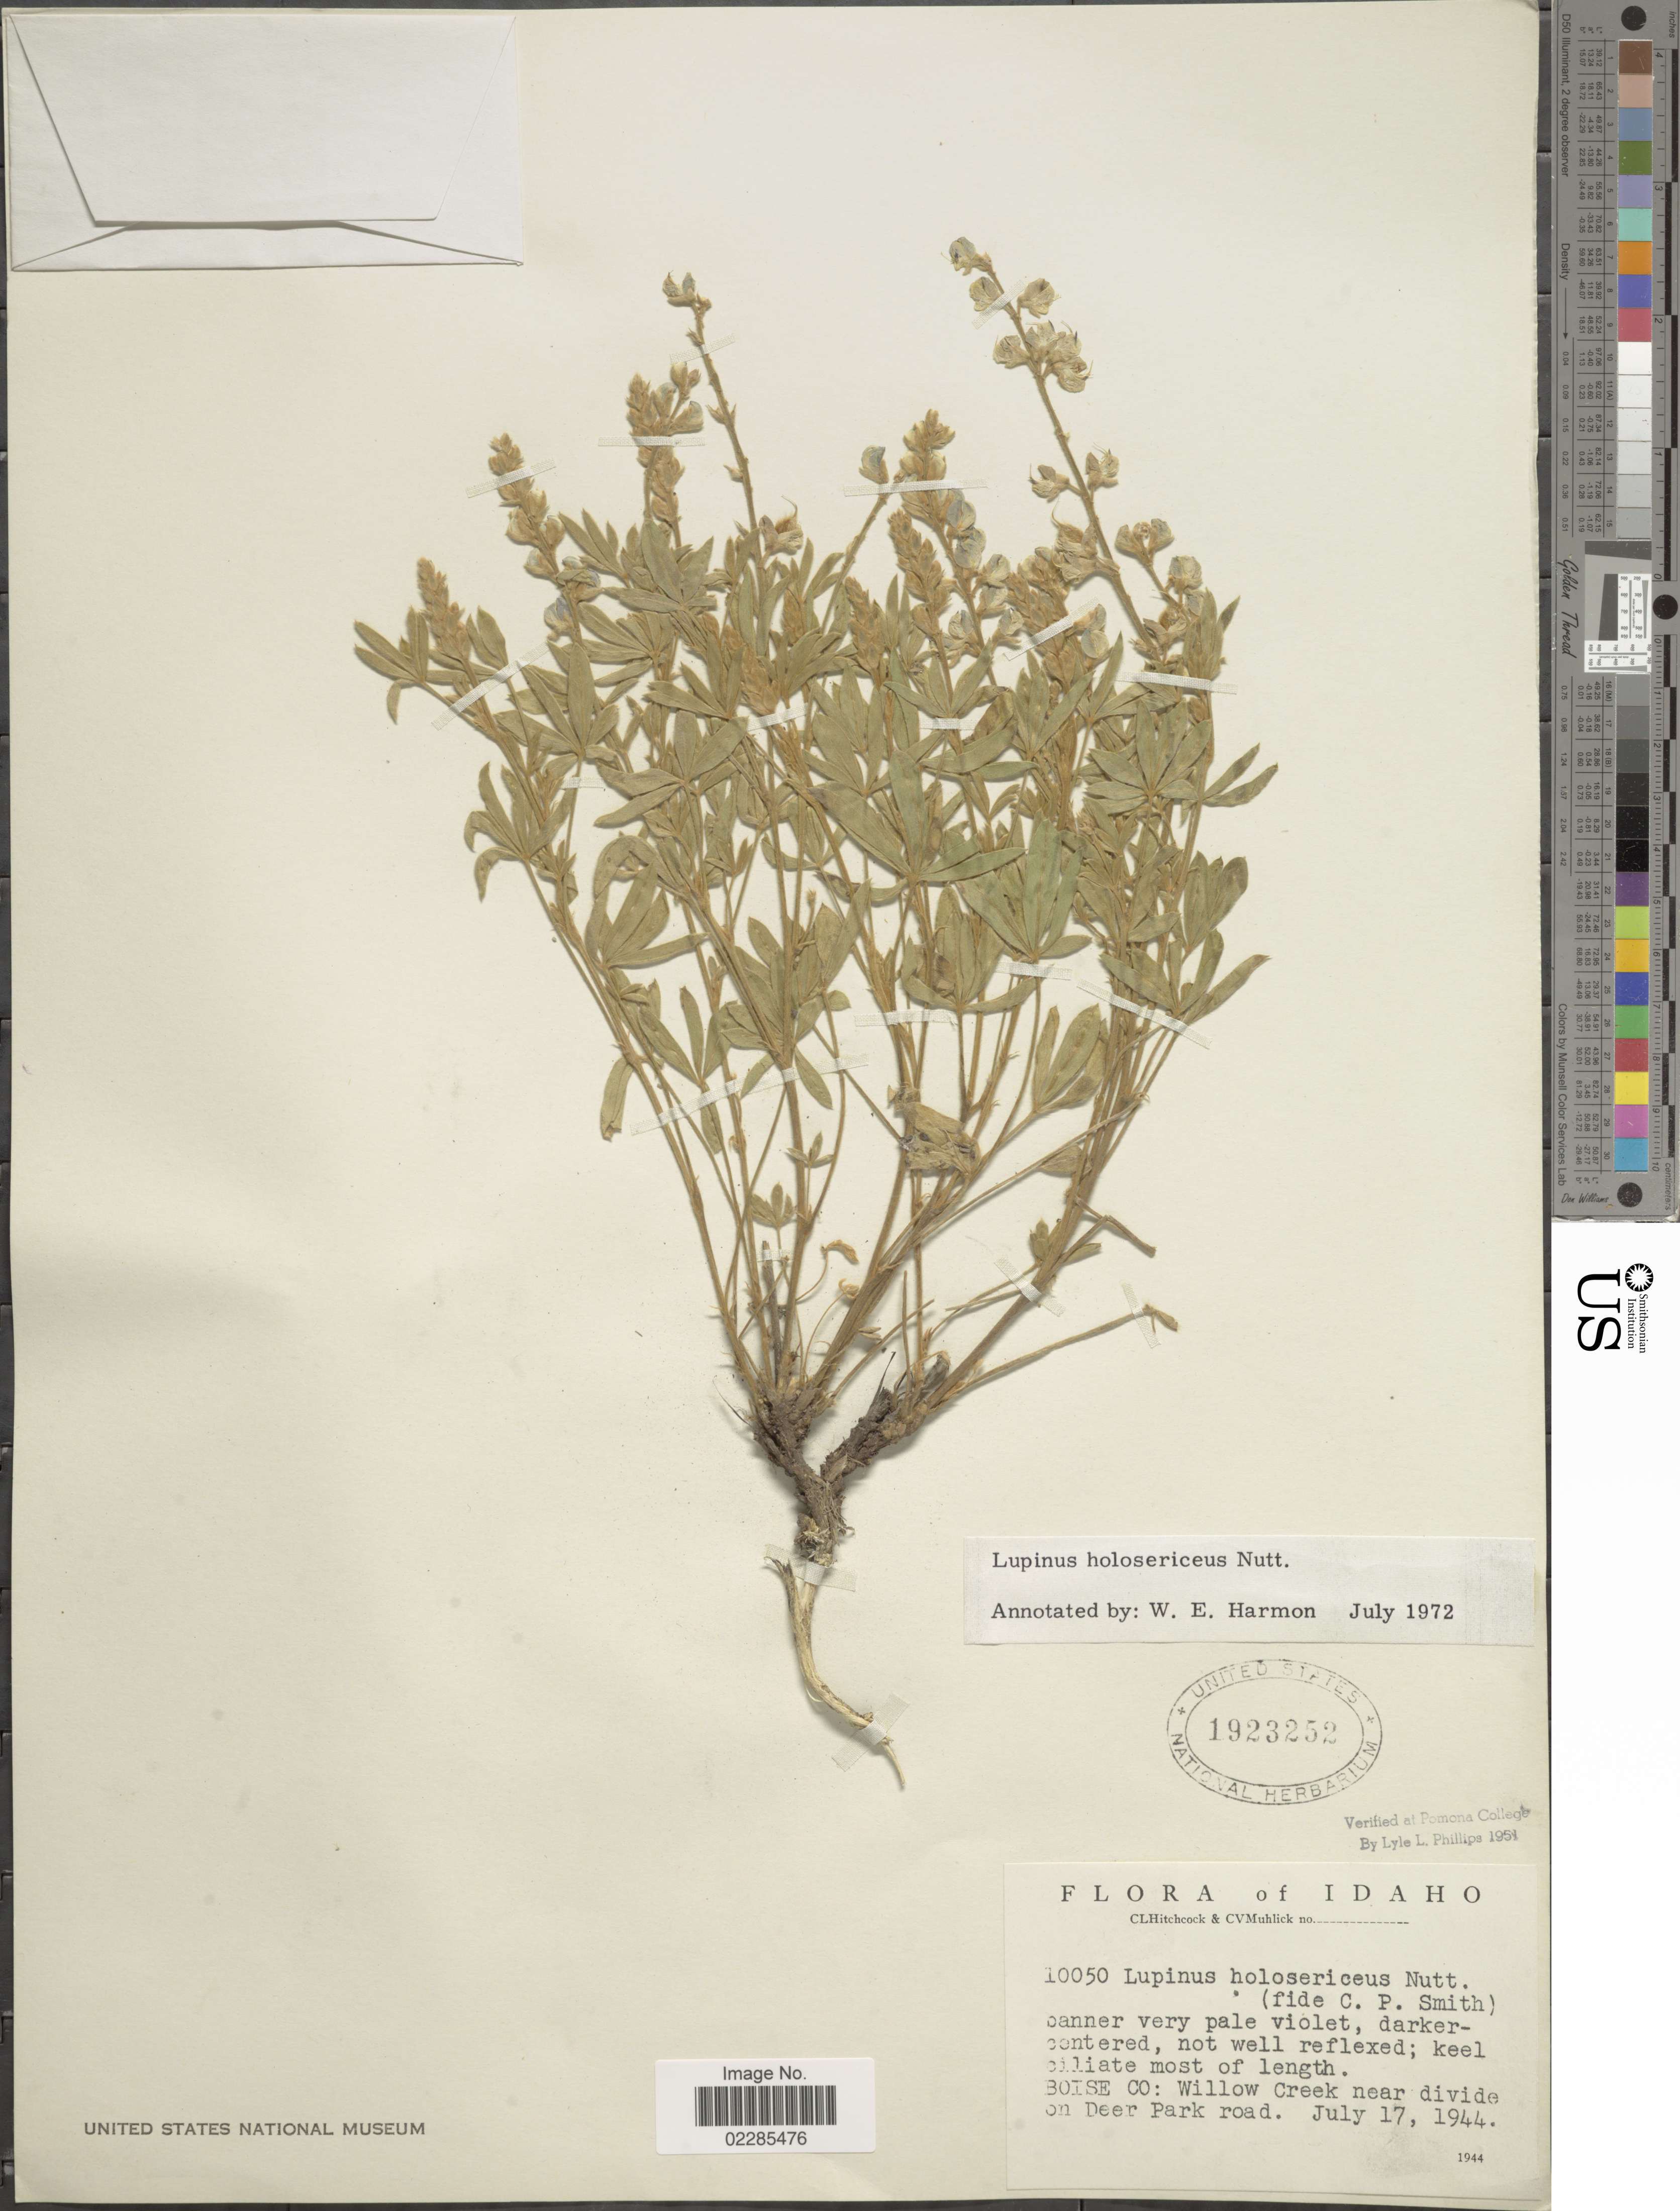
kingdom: Plantae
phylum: Tracheophyta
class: Magnoliopsida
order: Fabales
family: Fabaceae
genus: Lupinus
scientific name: Lupinus holosericeus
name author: Nutt.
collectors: C. L. Hitchcock & C. V. Muhlick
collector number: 10050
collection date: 1944-07-17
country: United States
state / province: Idaho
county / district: Boise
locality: Willow Creek near divide on Deer Park road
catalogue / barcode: US 1923252